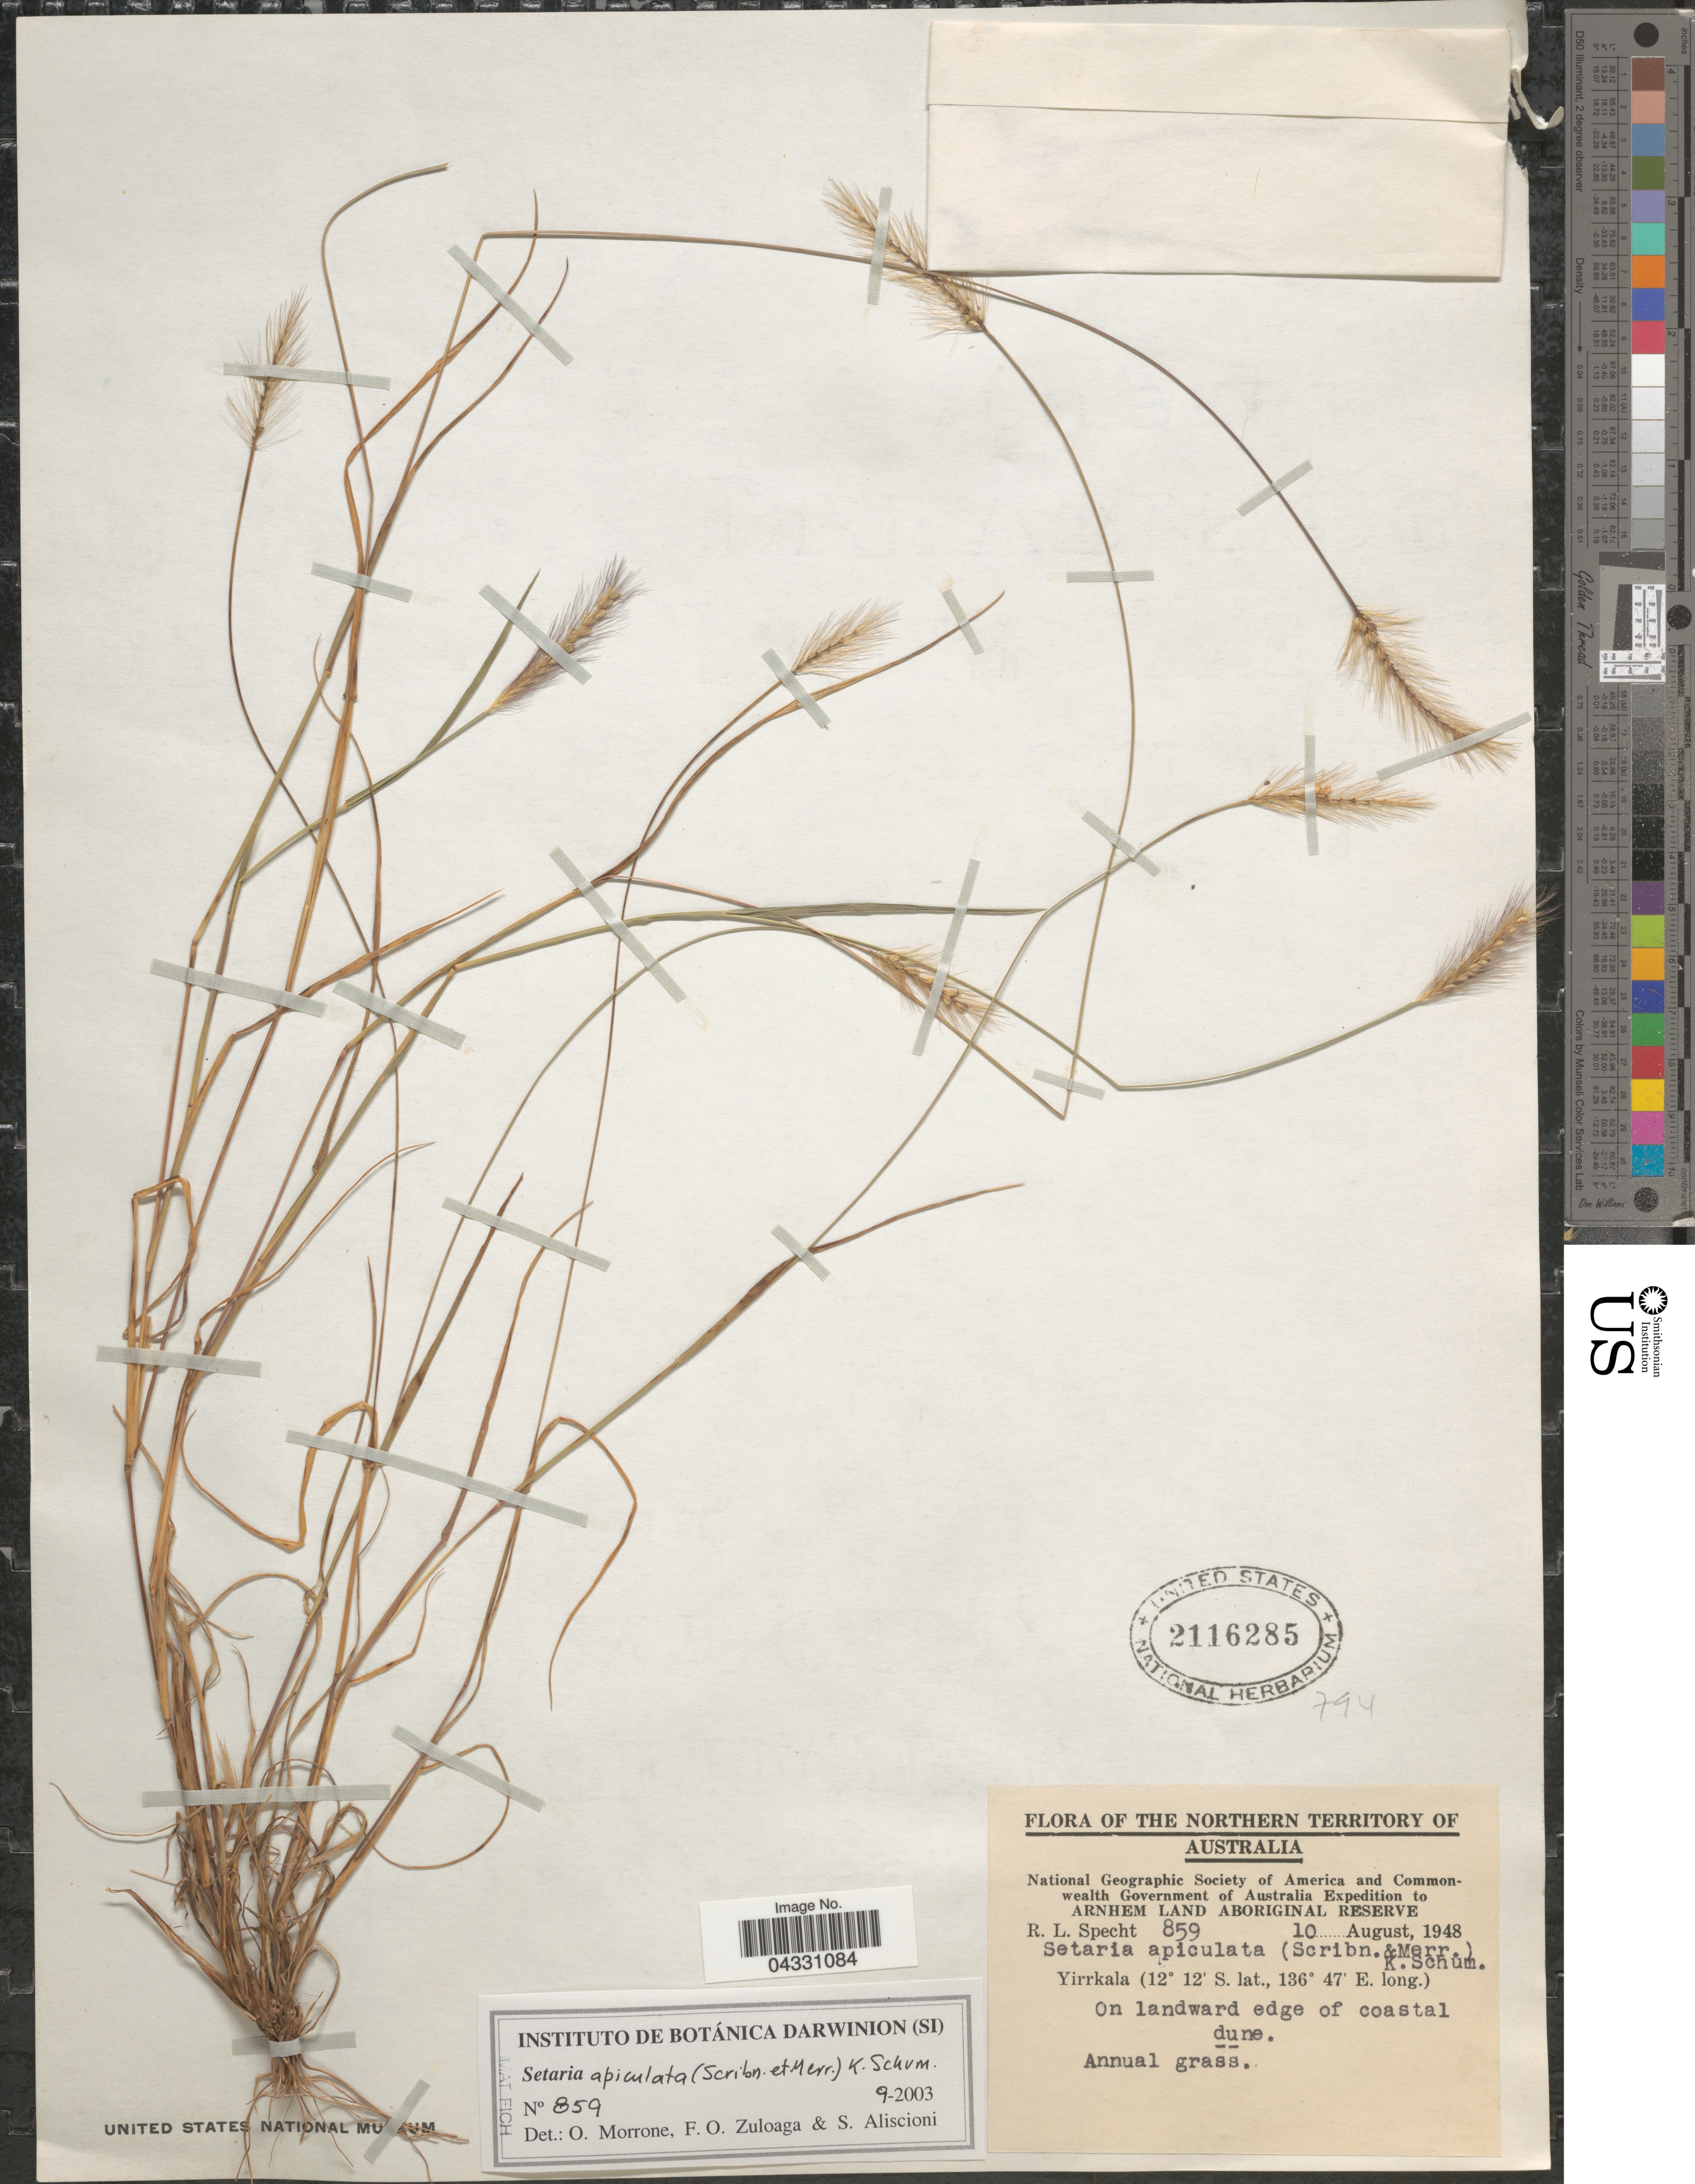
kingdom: Plantae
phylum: Tracheophyta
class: Liliopsida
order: Poales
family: Poaceae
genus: Setaria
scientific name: Setaria apiculata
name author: (Scribn. & Merr.) K. Schum.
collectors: R. L. Specht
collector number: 859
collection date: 1948-08-10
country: Australia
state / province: Northern Territory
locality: National Geographic Society of America and Commonwealth Government of Australia Expedition to Arnhem Land Aboriginal Reserve. Yirrkala.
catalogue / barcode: US 2116285